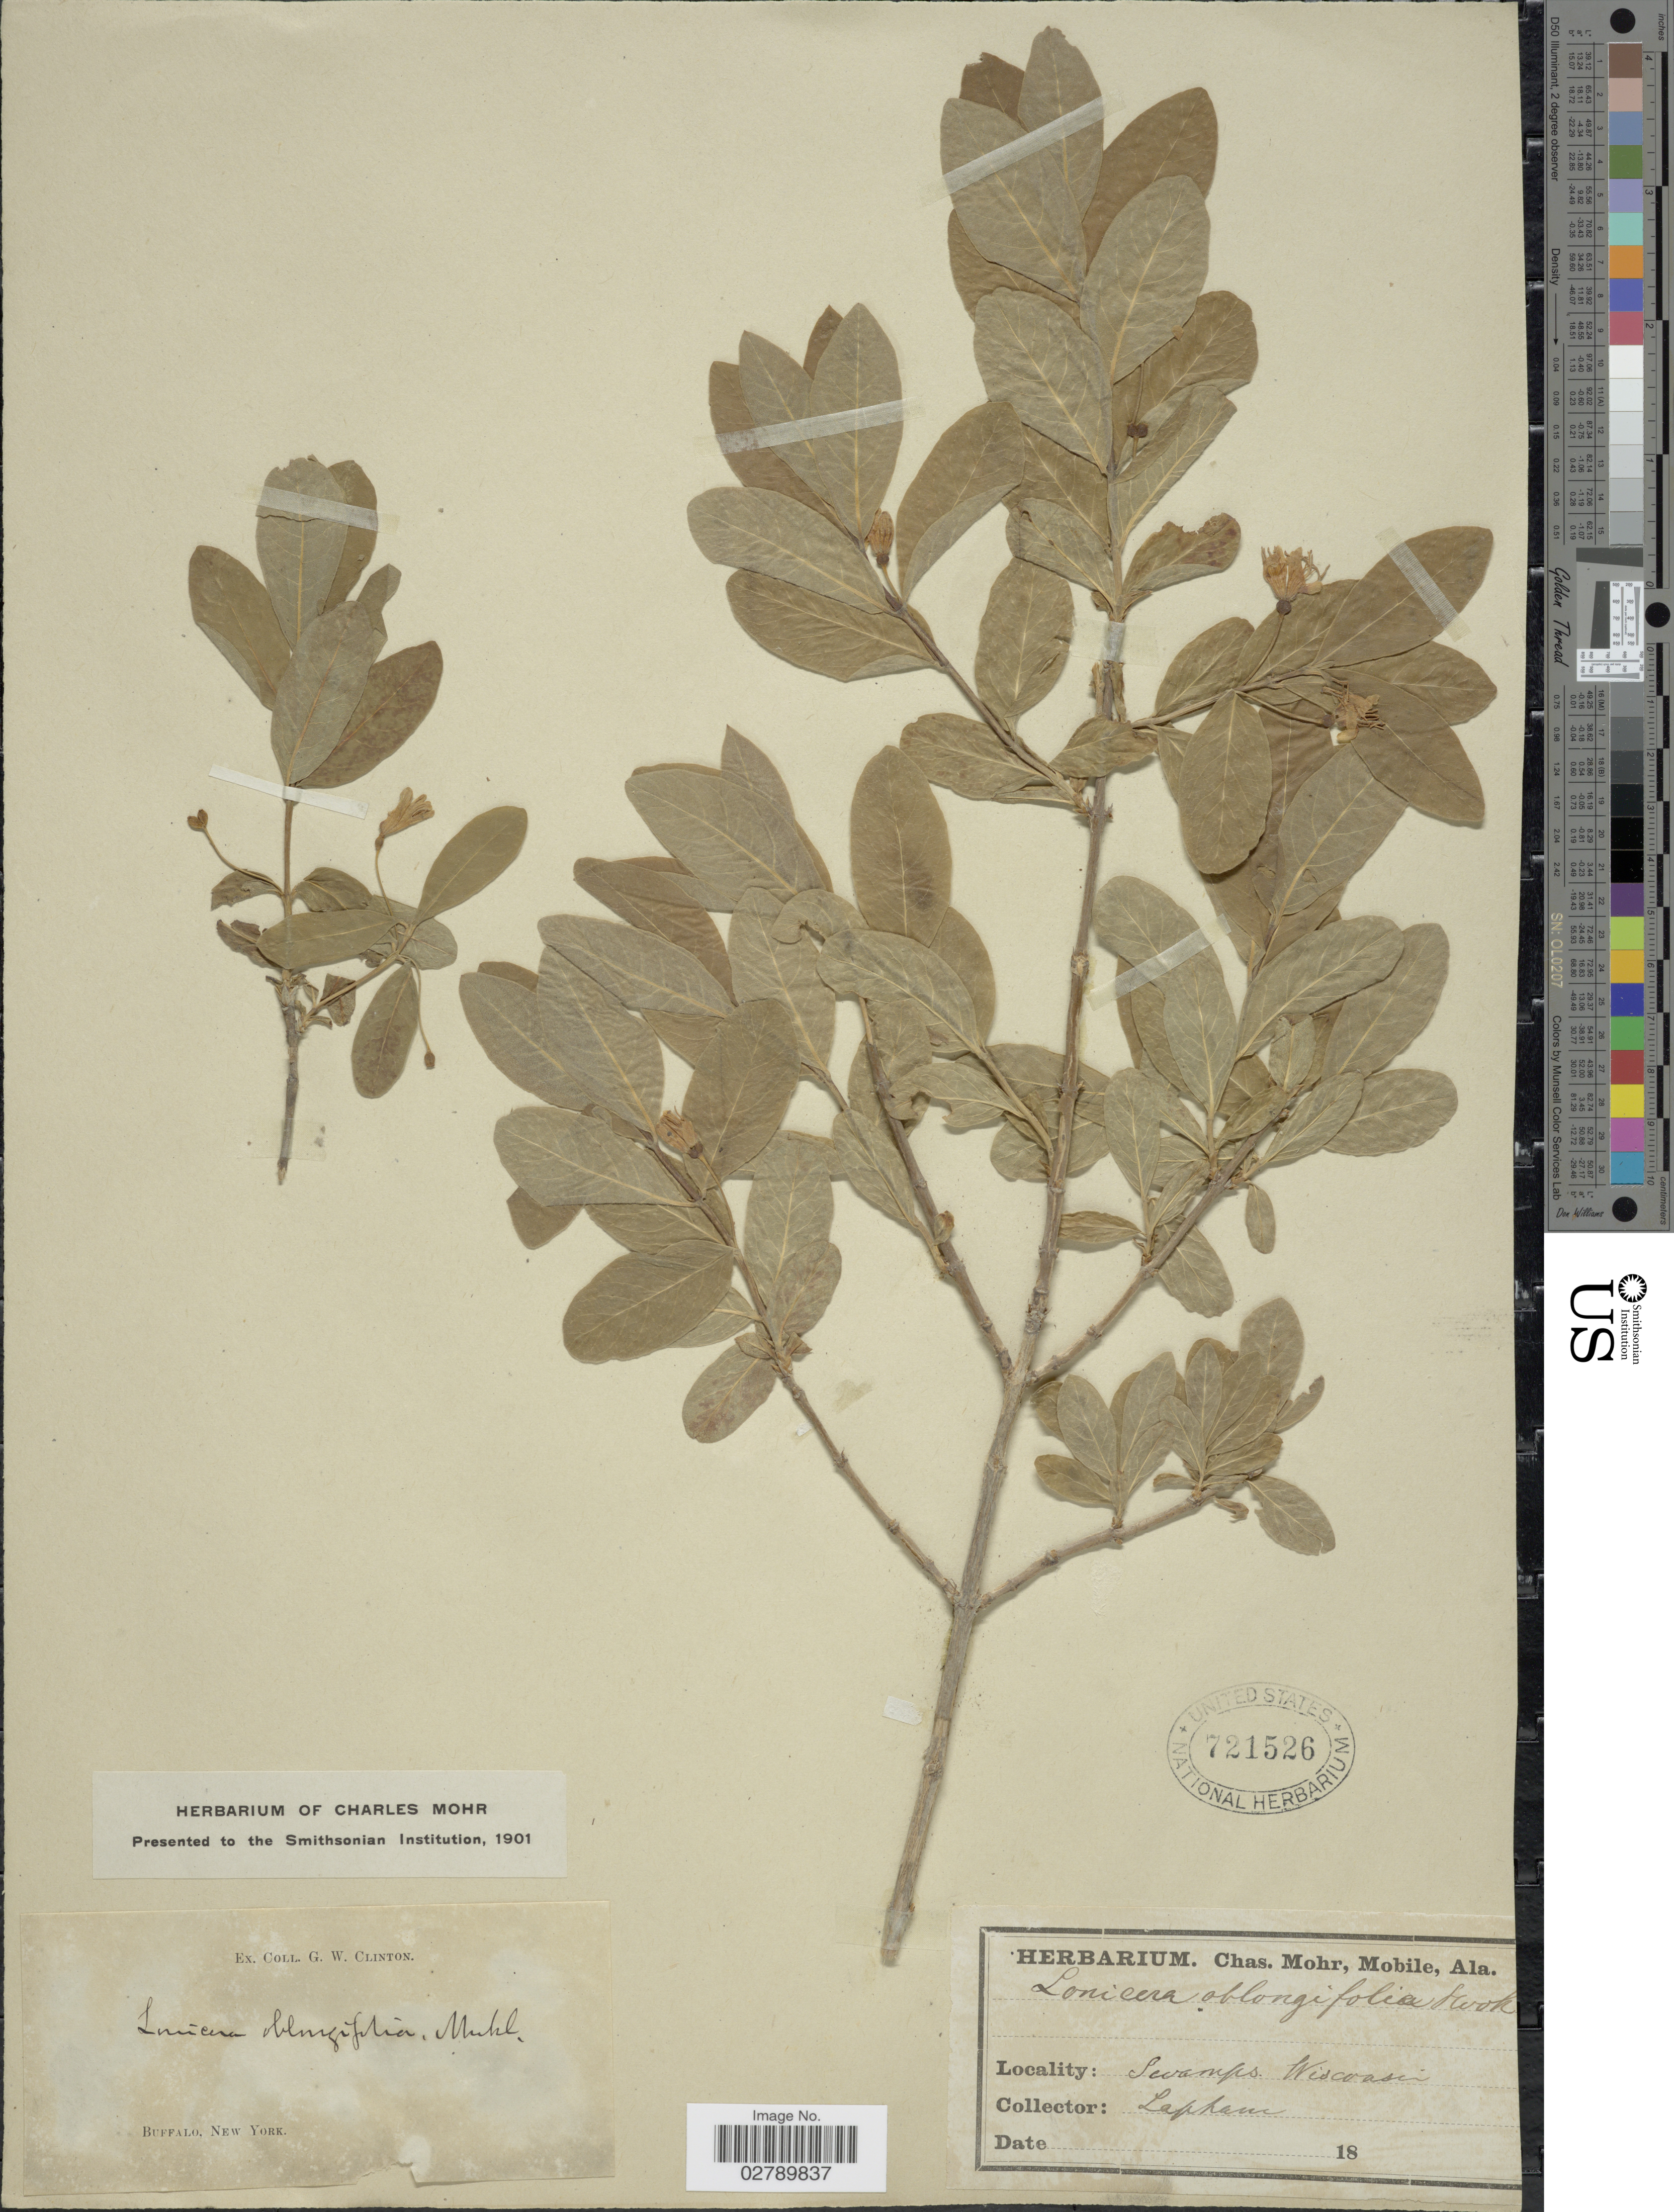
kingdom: Plantae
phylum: Tracheophyta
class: Magnoliopsida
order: Dipsacales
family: Caprifoliaceae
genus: Lonicera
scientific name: Lonicera oblongifolia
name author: Hook.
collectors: Lapham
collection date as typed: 18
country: United States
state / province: Wisconsin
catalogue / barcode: US 721526-2